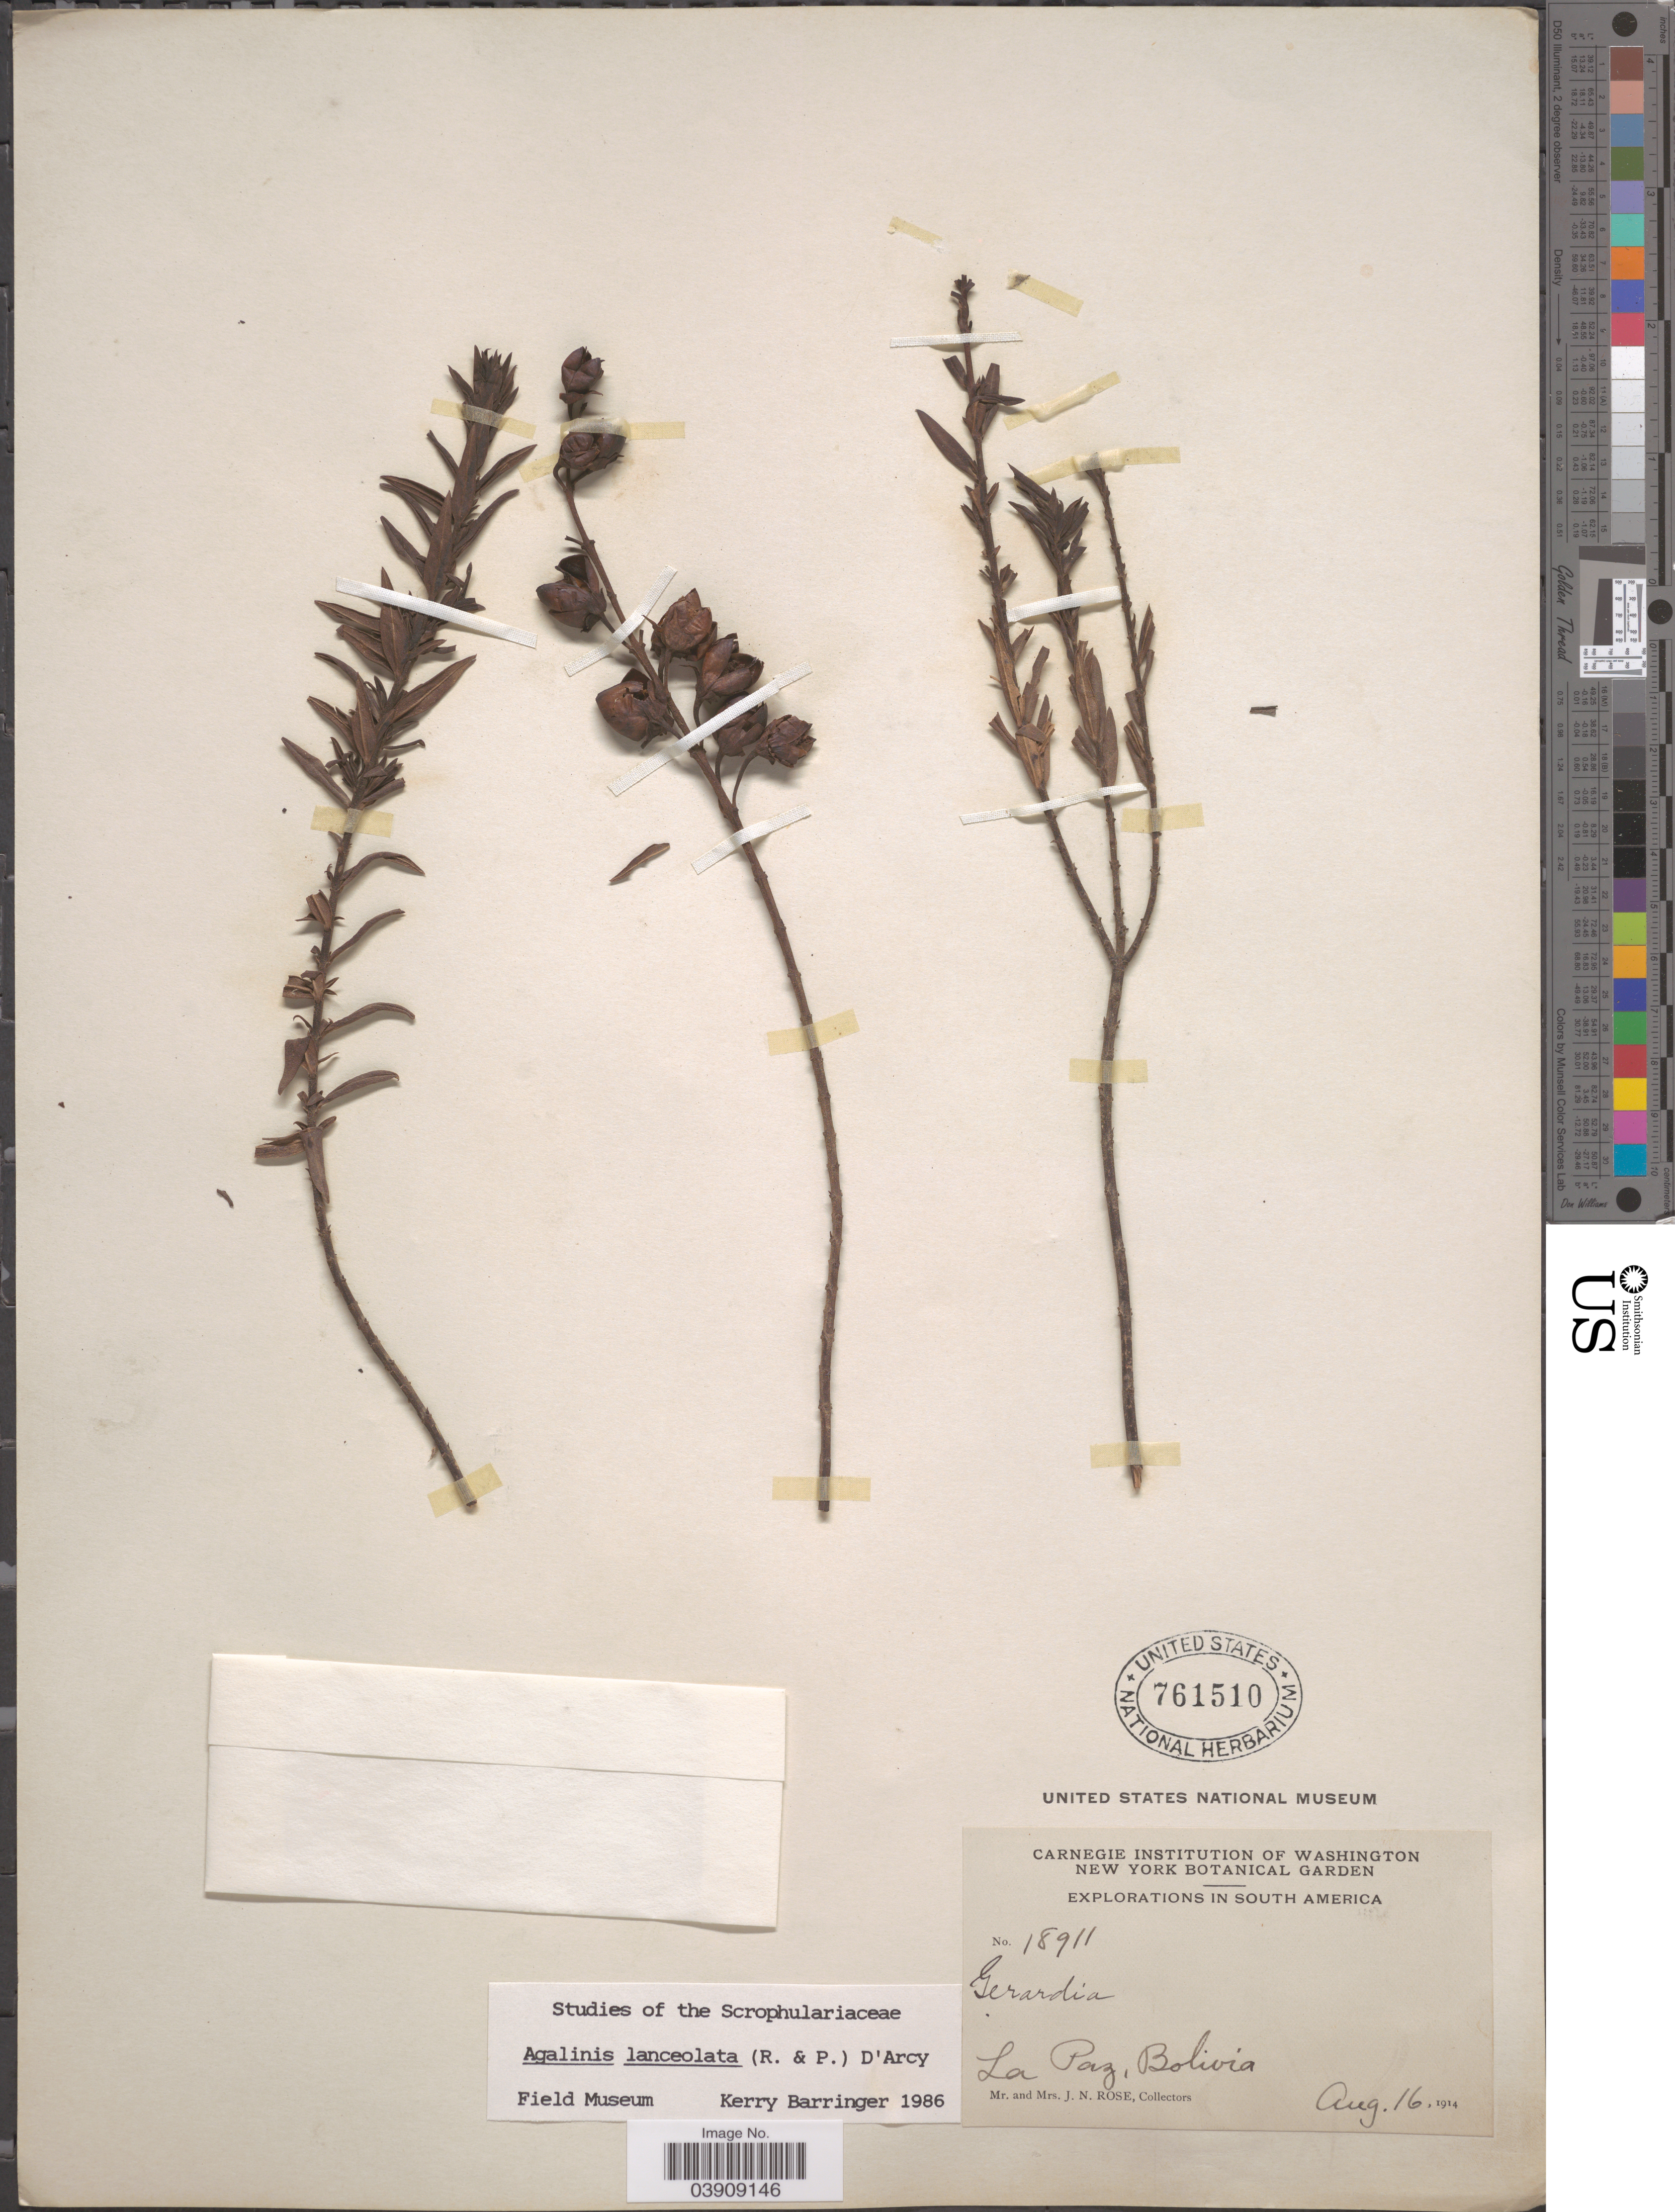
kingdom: Plantae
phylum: Tracheophyta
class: Magnoliopsida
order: Lamiales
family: Orobanchaceae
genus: Agalinis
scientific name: Agalinis lanceolata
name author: (Ruiz & Pav.) D'Arcy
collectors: J. N. Rose & L. B. Rose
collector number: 18911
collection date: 1914-08-16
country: Bolivia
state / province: La Paz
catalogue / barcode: US 761510